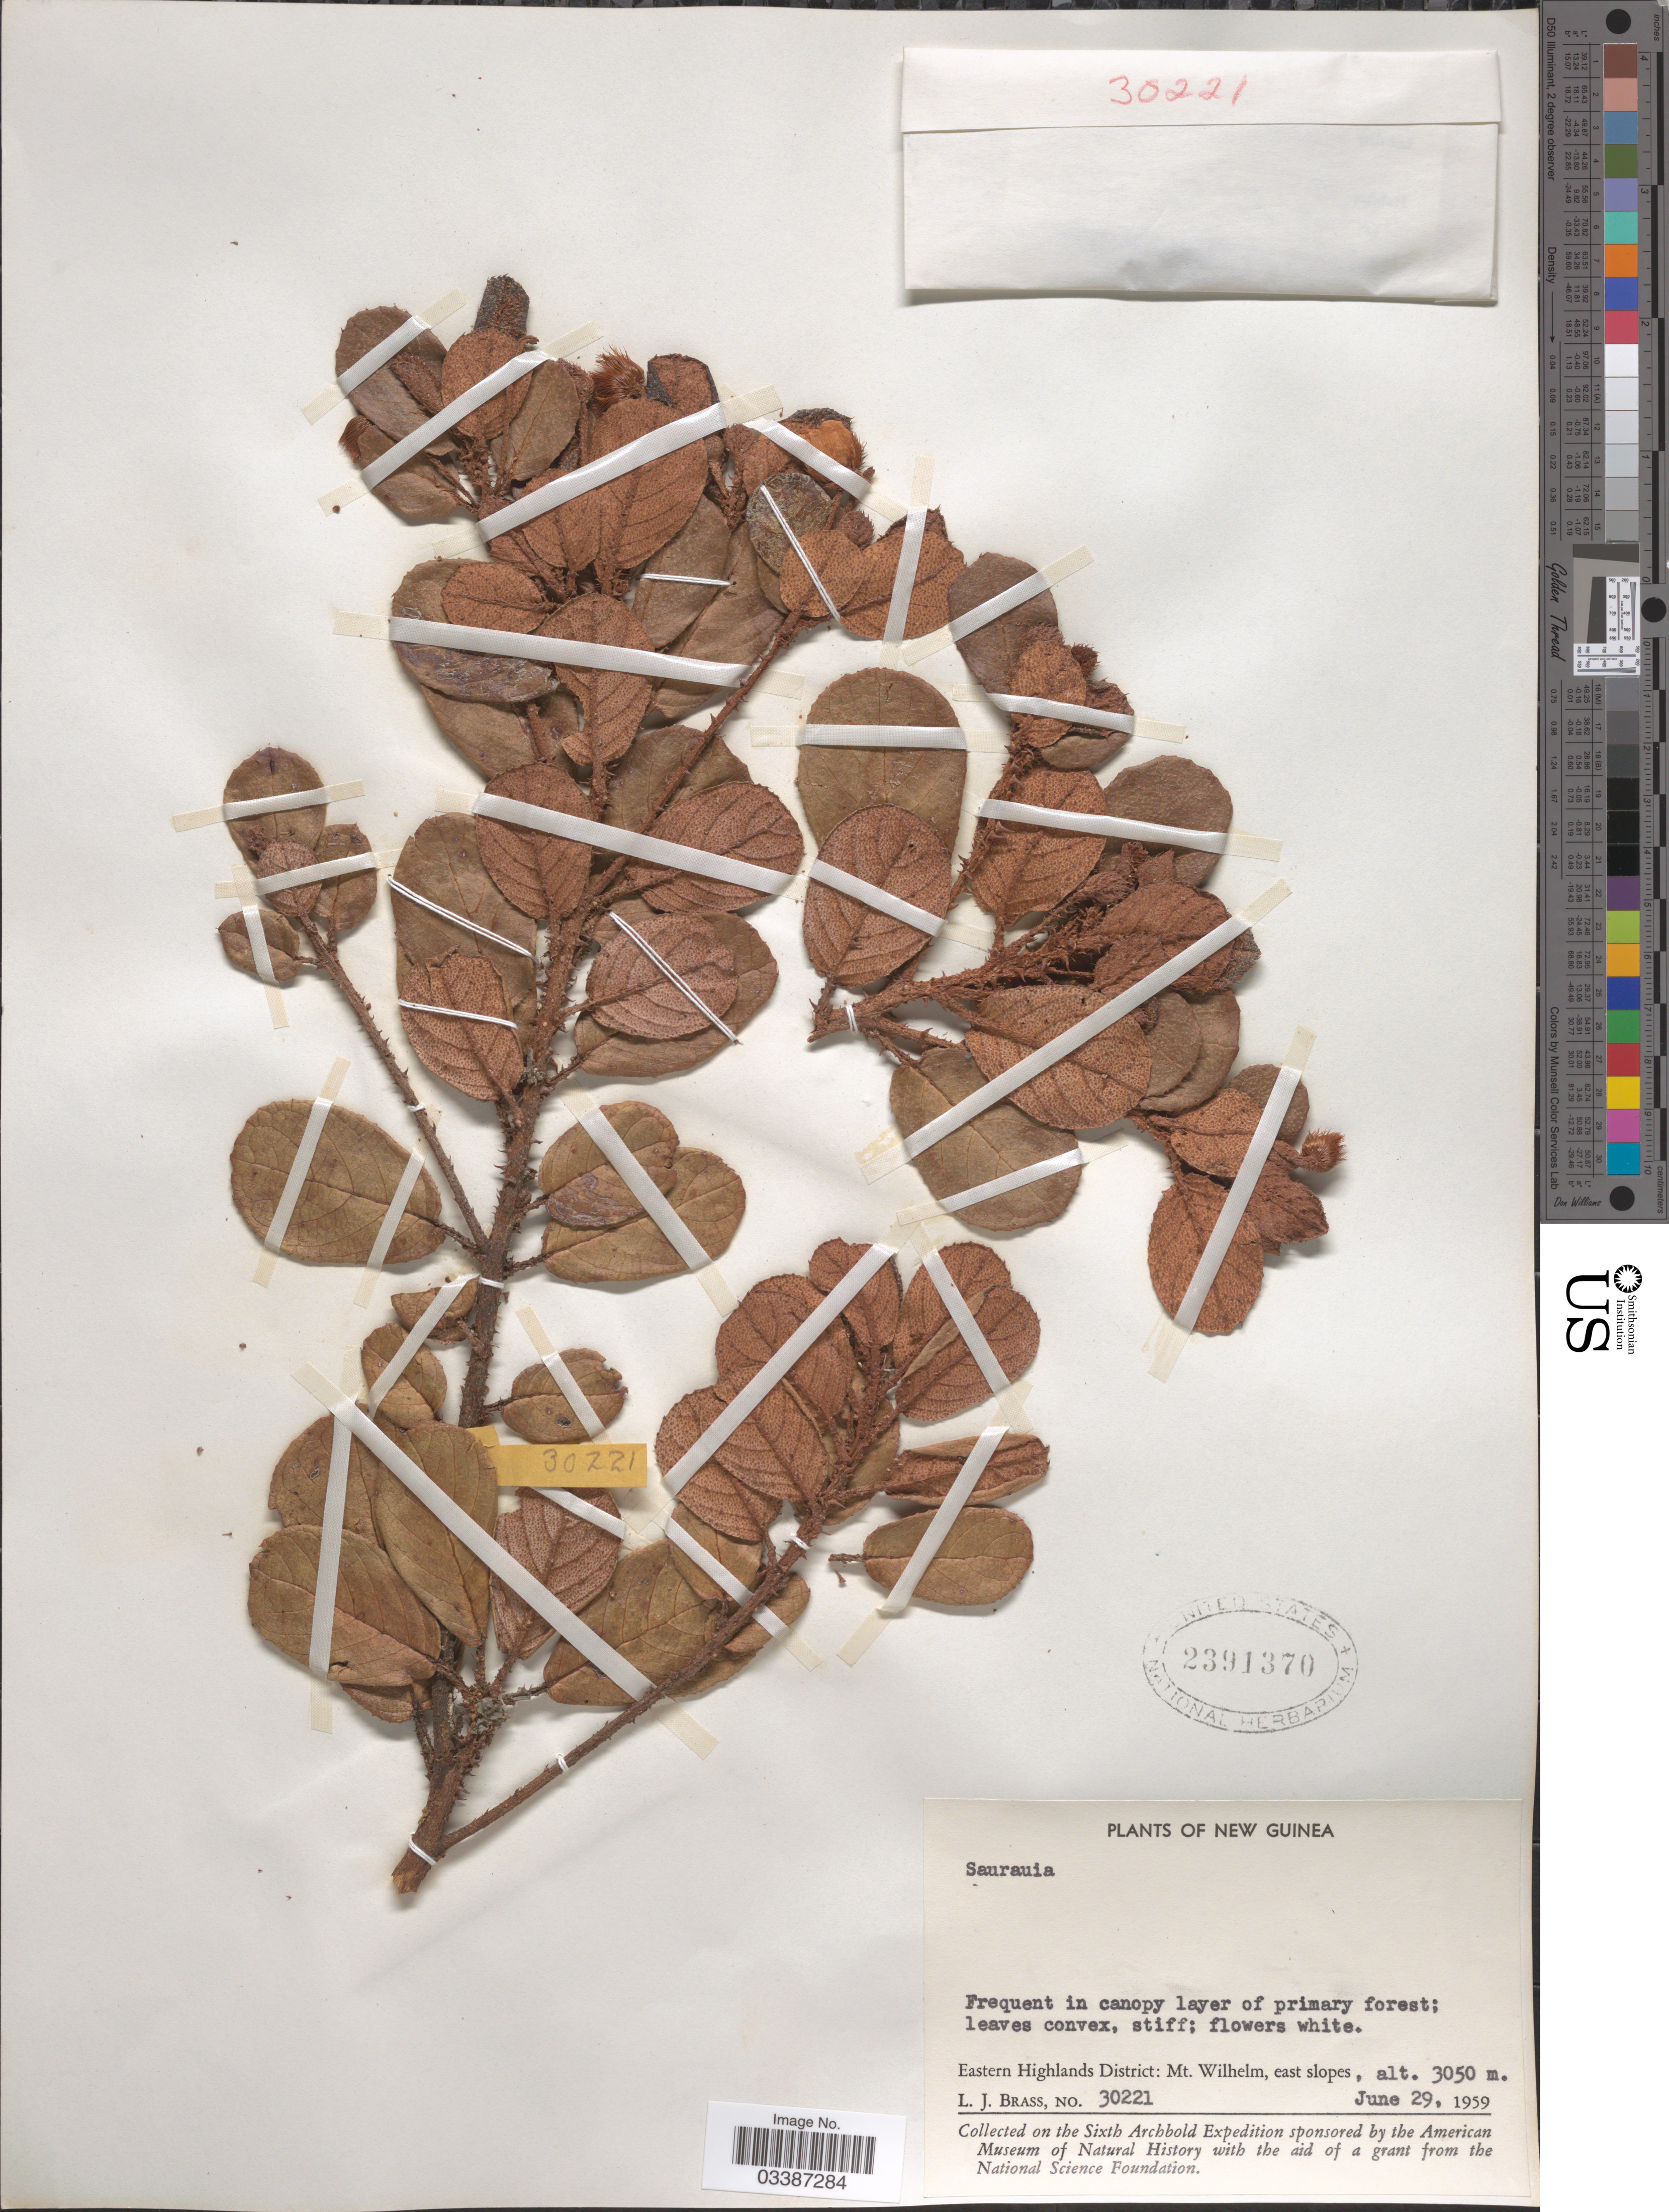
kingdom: Plantae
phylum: Tracheophyta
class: Magnoliopsida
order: Ericales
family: Actinidiaceae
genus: Saurauia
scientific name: Saurauia sp.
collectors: L. J. Brass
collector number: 30221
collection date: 1959-06-29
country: Papua New Guinea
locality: New Guinea. Eastern Highlands District: Mt. Wilhelm, east slopes.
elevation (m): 3050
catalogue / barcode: US 2391370